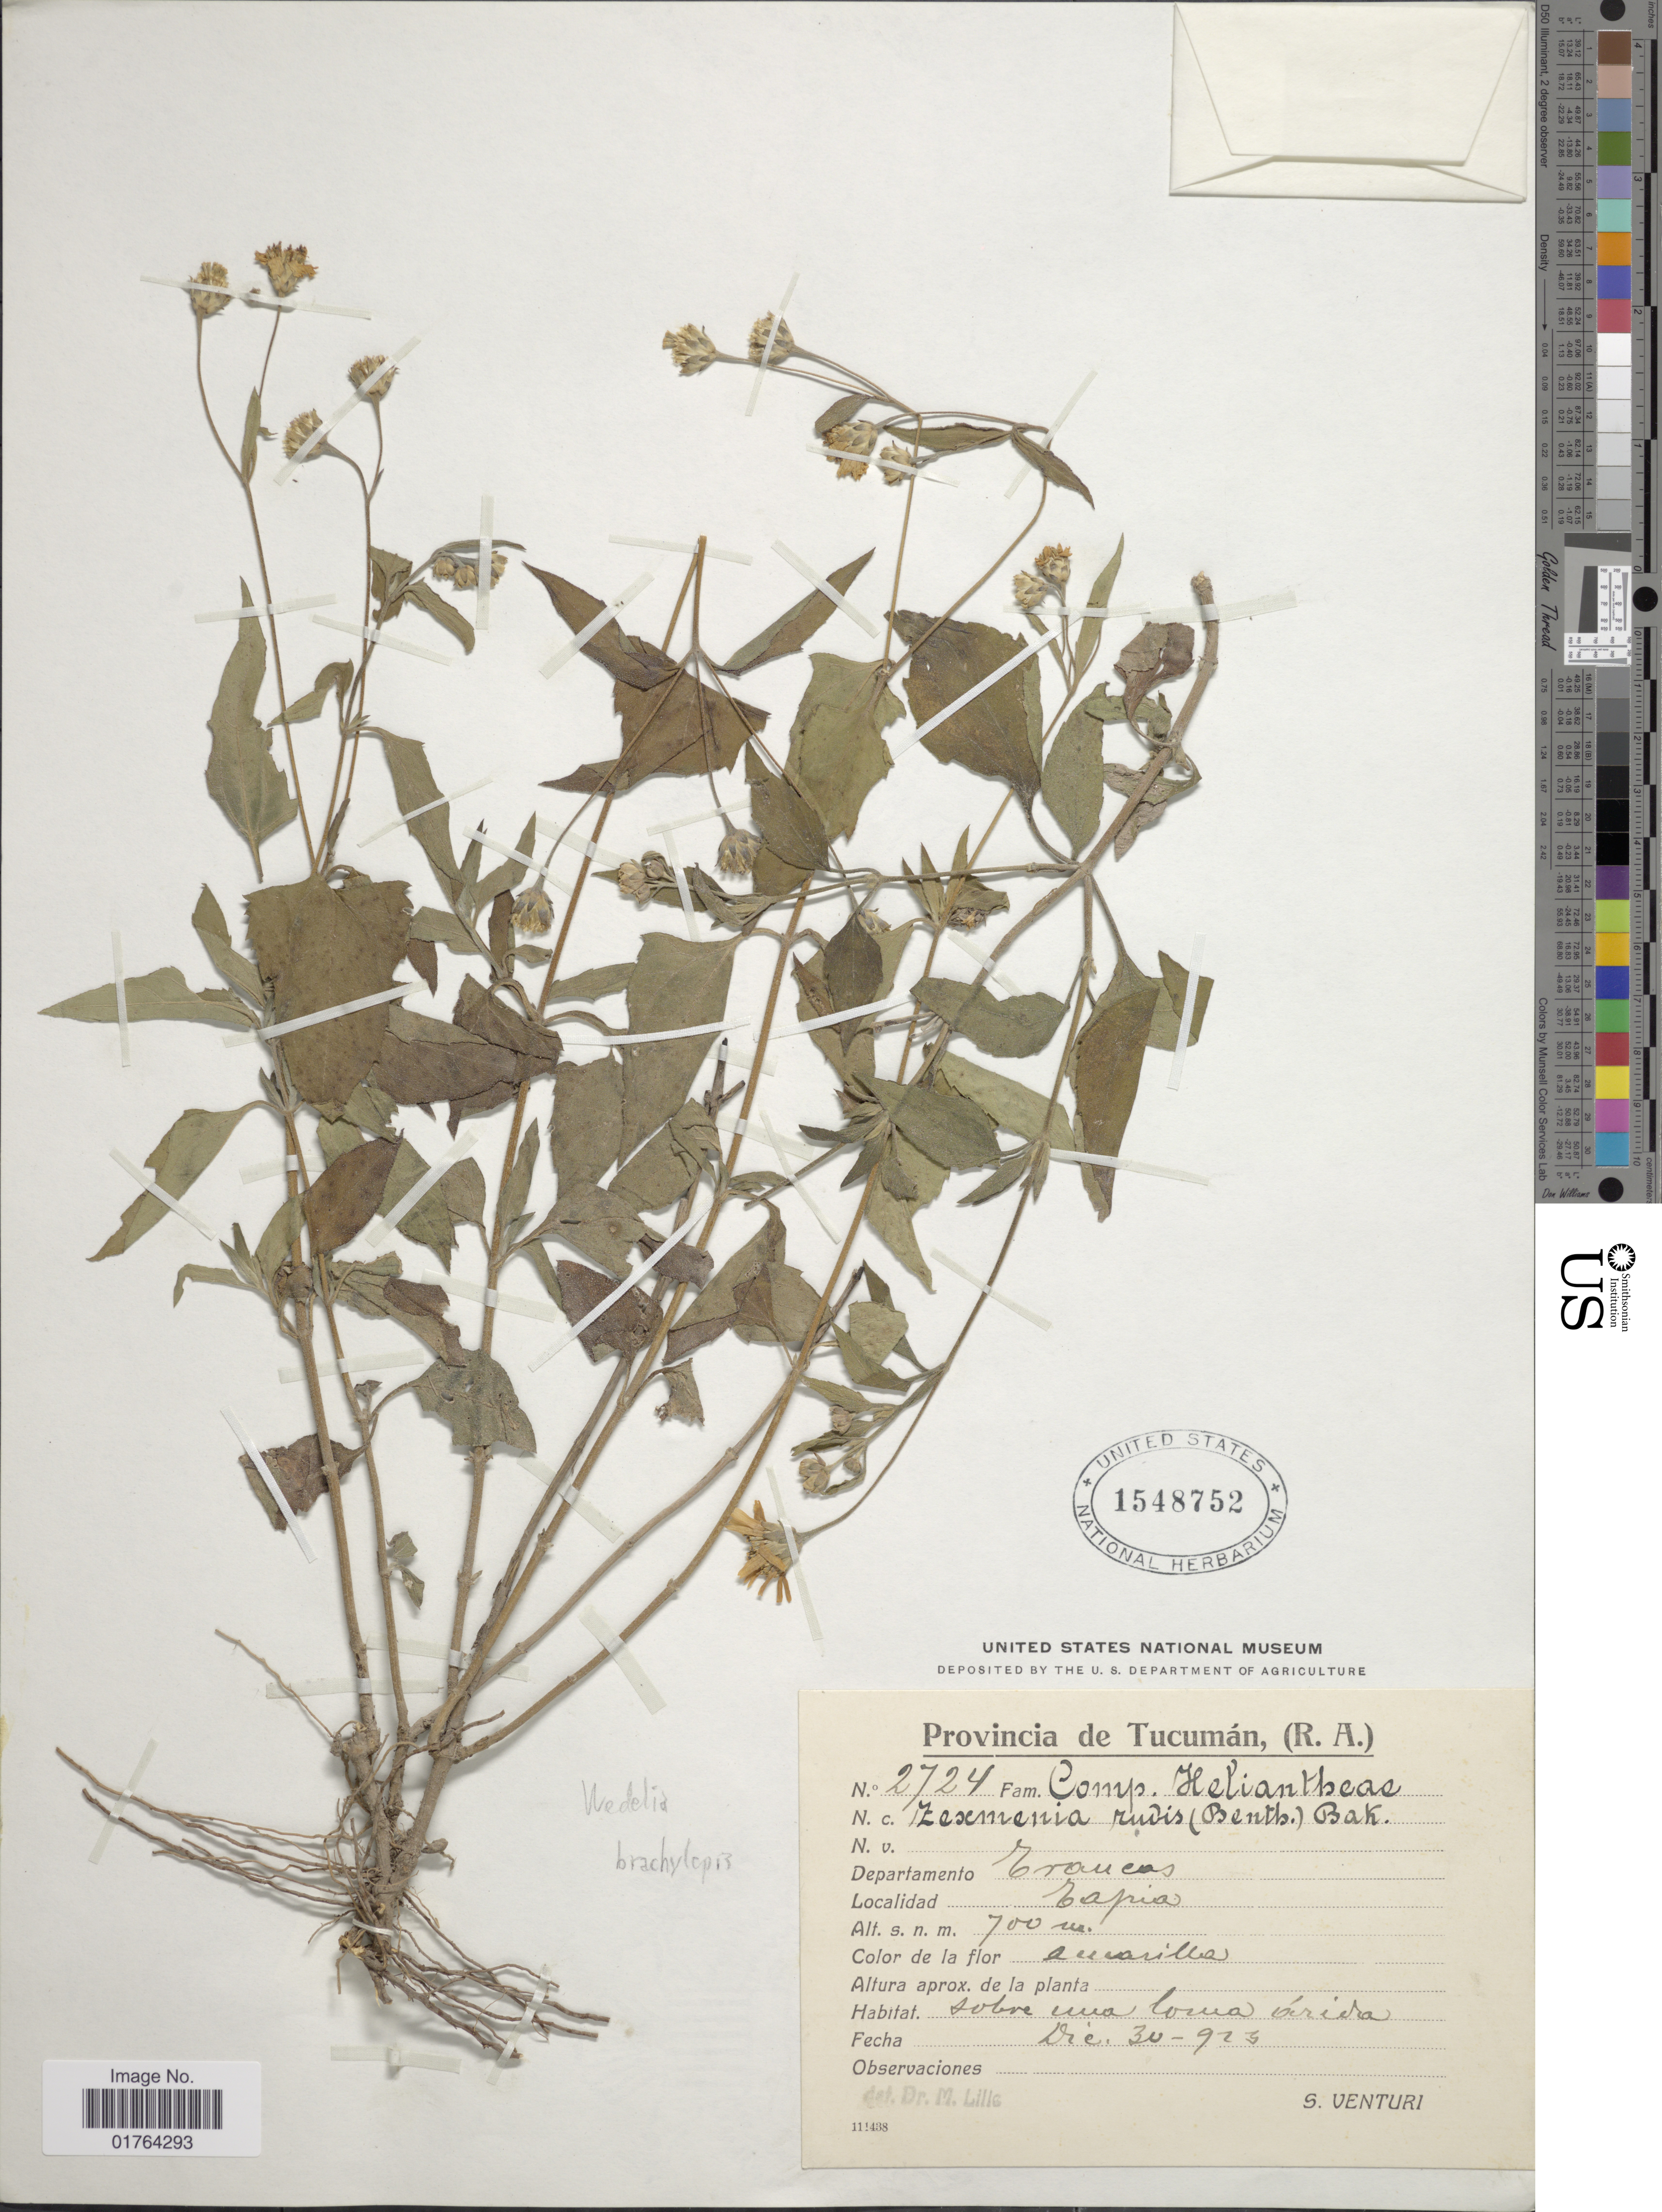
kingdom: Plantae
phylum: Tracheophyta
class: Magnoliopsida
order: Asterales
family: Asteraceae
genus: Wedelia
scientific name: Wedelia brachylepis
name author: Griseb.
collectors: C. A. Venturi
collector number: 2724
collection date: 1923-12-30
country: Argentina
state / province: Tucuman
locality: Provincia de Tucuman, (R. A.), Departamento Crancas, Capia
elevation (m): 700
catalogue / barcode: US 1548752